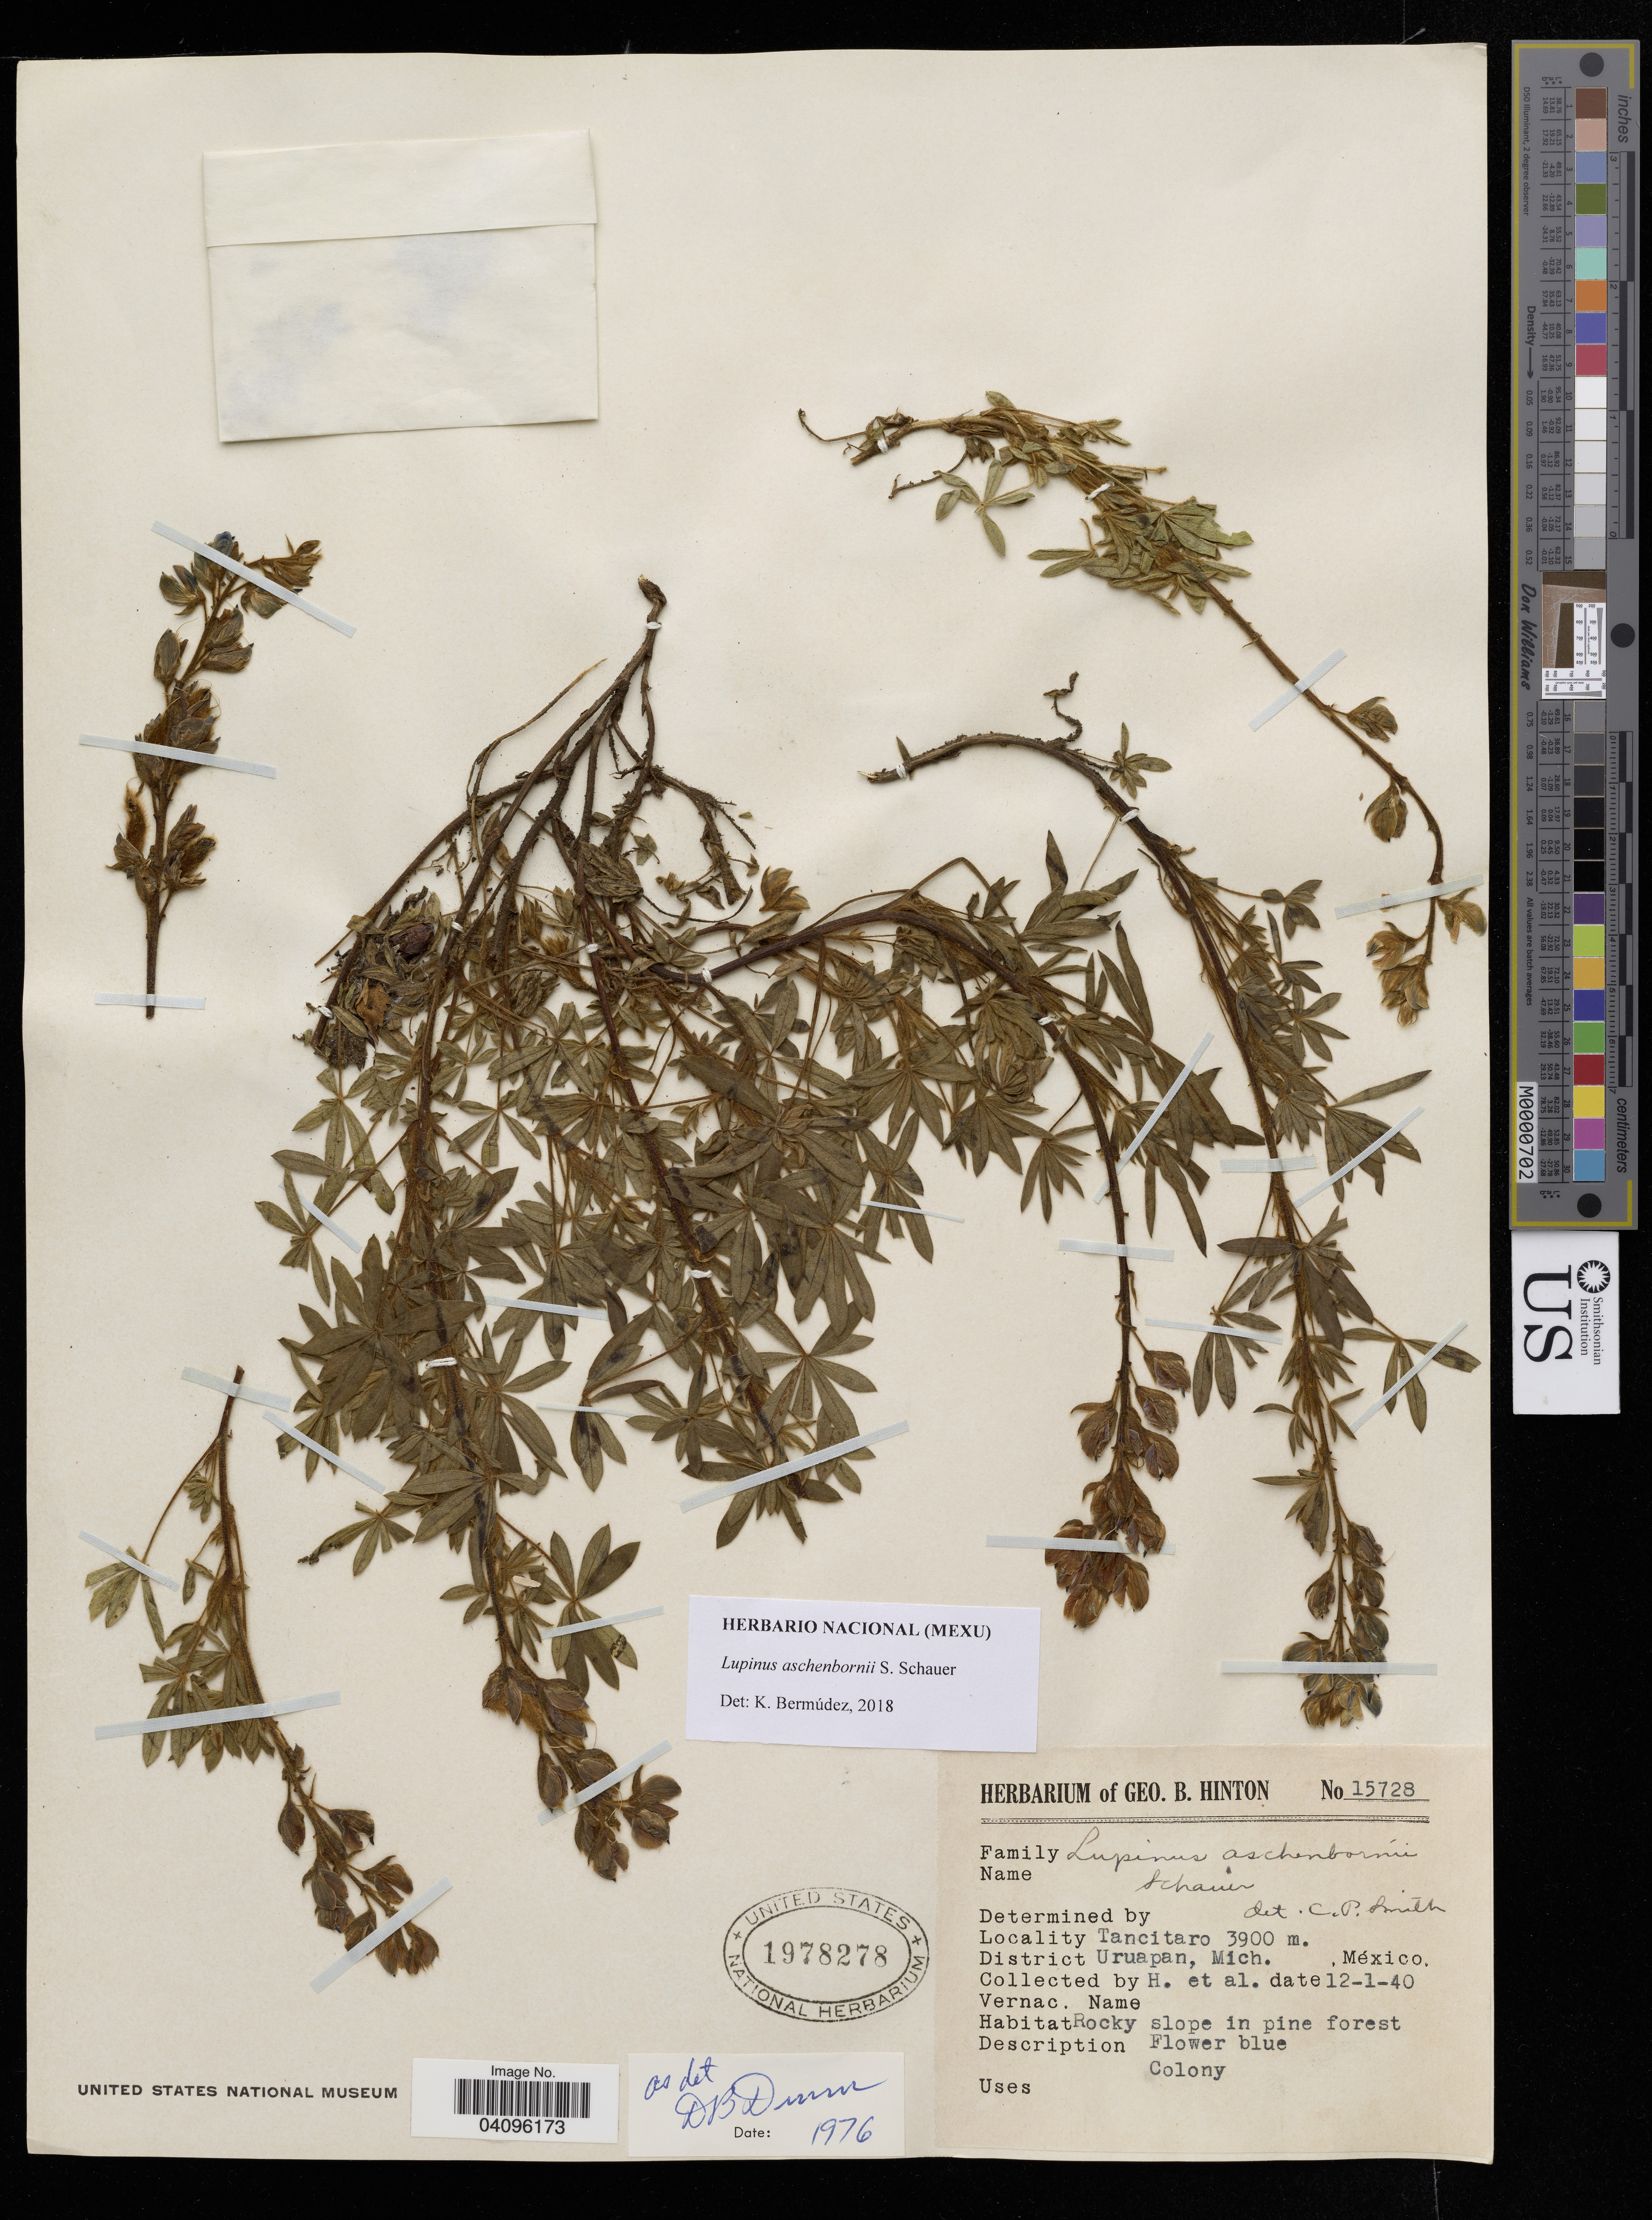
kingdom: Plantae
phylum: Tracheophyta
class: Magnoliopsida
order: Fabales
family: Fabaceae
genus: Lupinus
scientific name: Lupinus aschenbornii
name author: S. Schauer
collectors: -- Hinton & et al.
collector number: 15728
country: Mexico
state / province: Michoacán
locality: Tancitaro. Uruapan.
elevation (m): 3900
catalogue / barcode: US 1978278